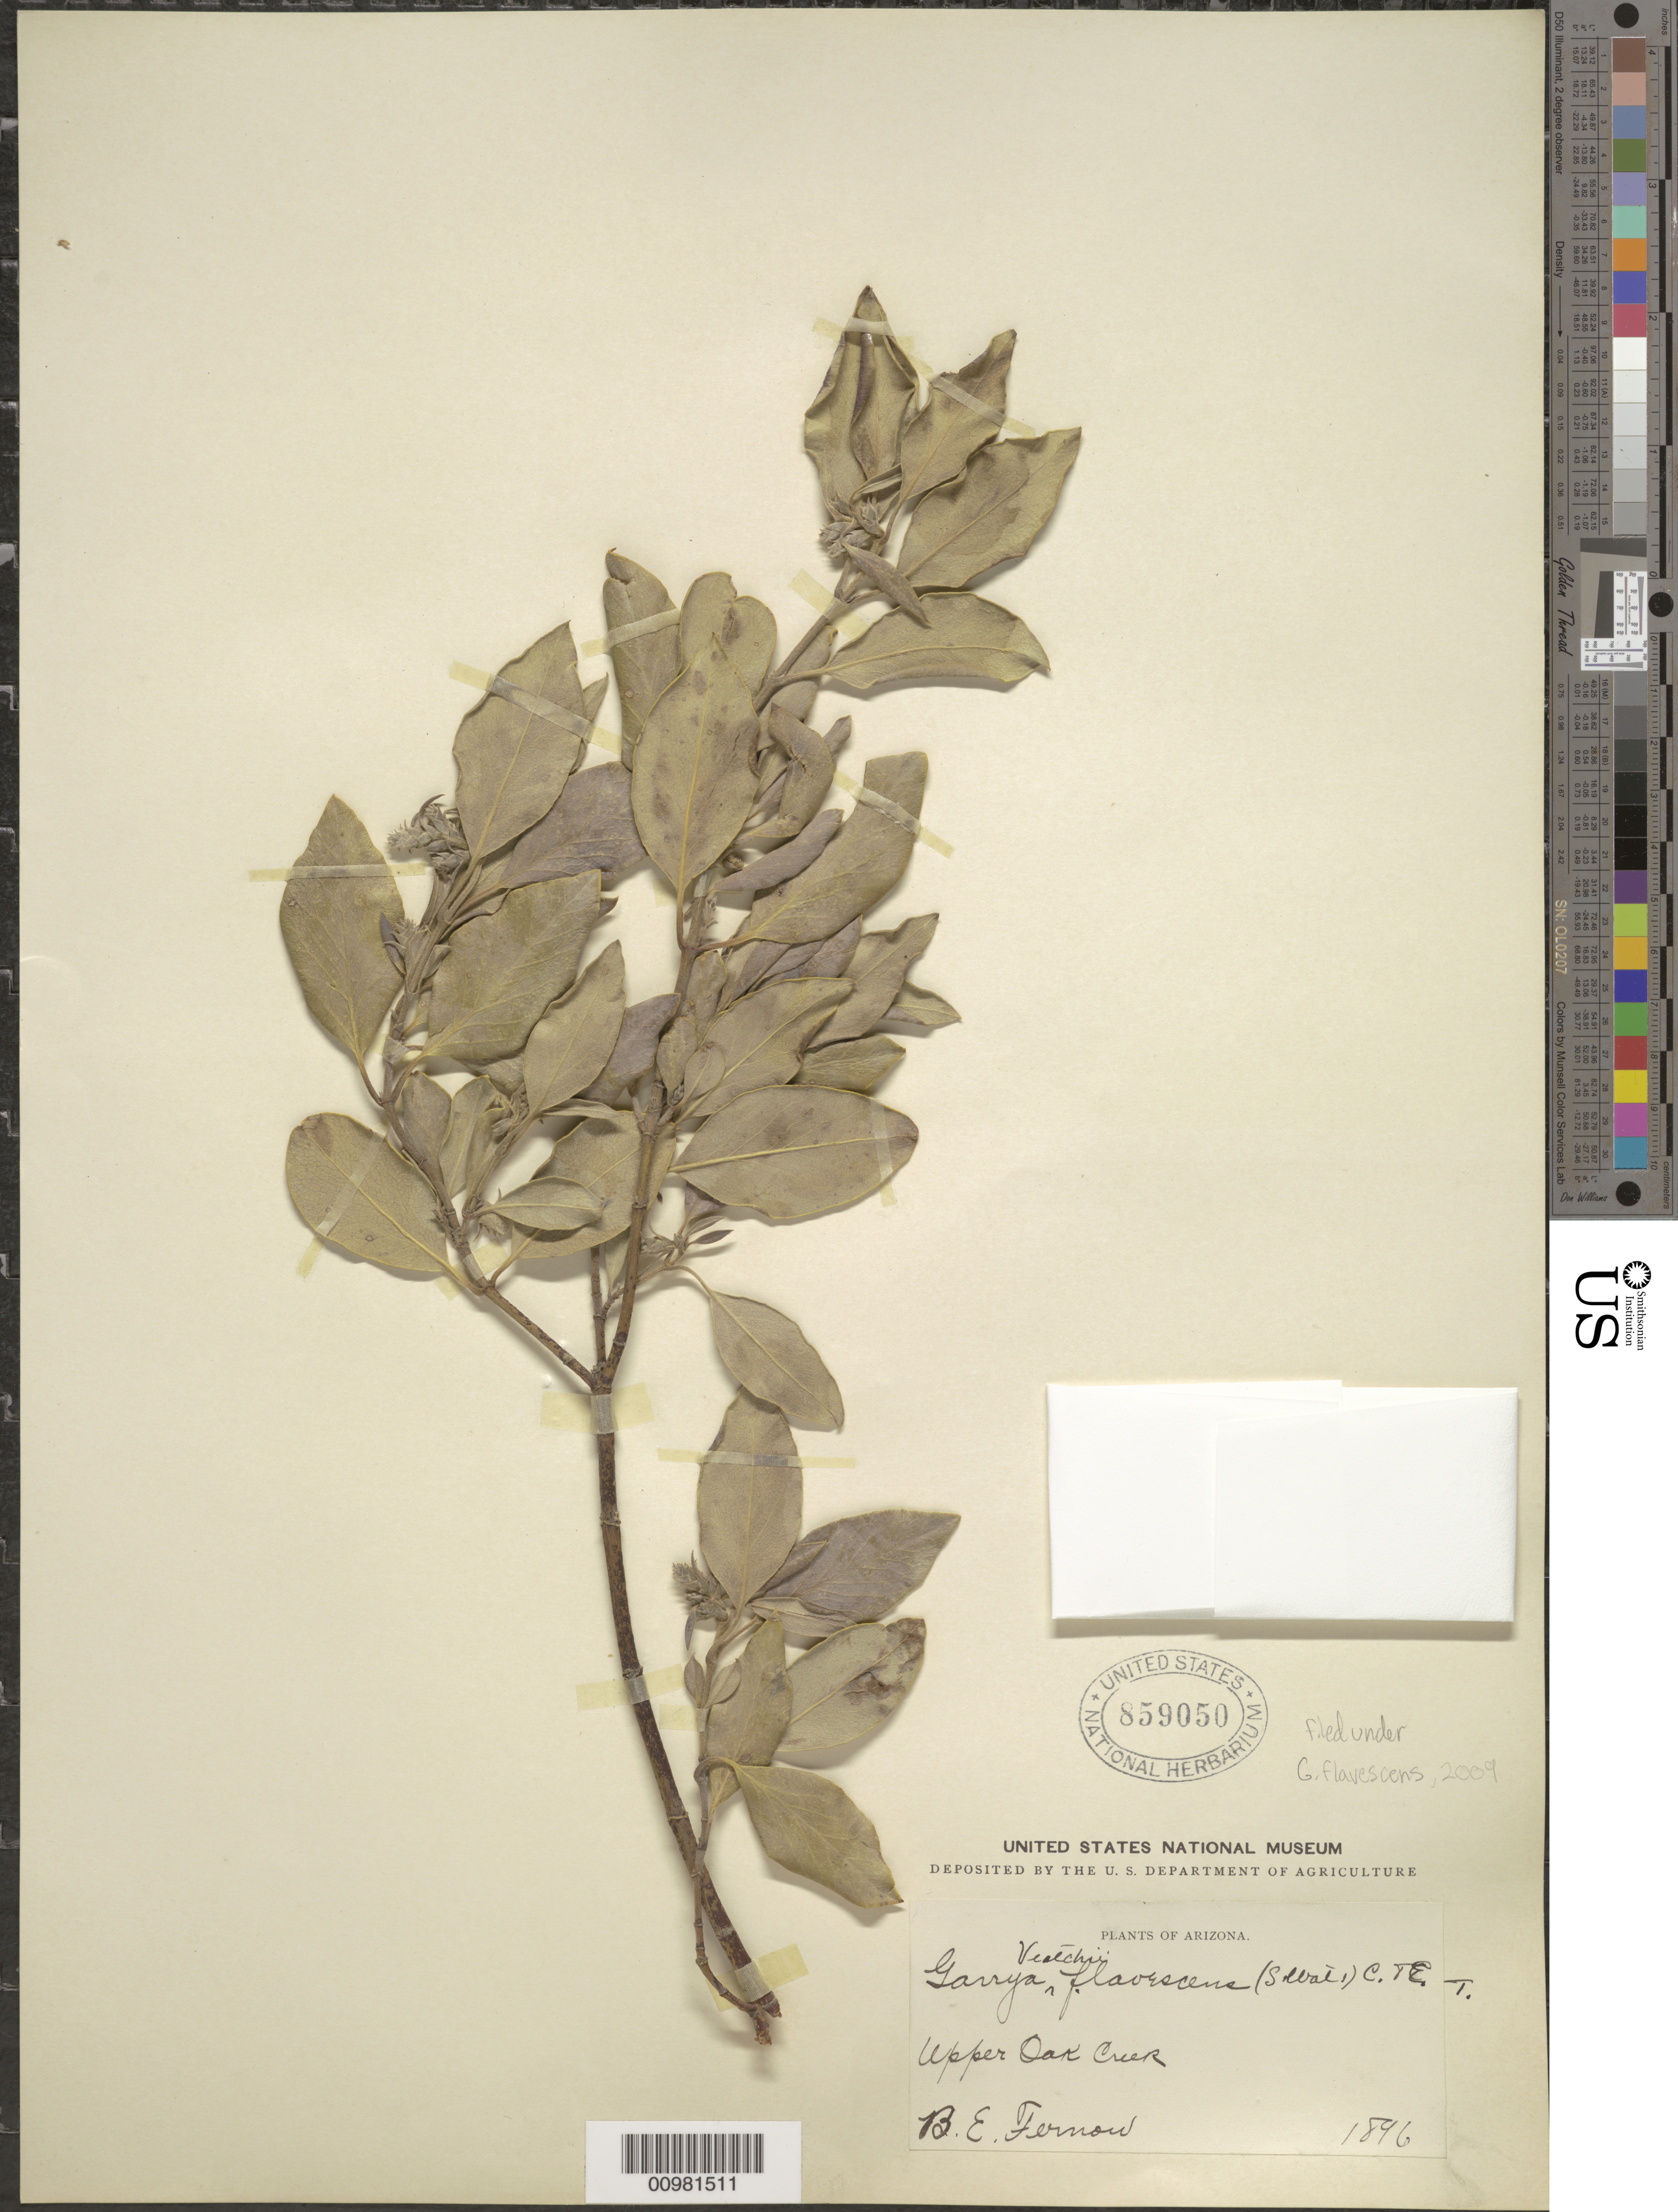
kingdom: Plantae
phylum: Tracheophyta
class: Magnoliopsida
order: Garryales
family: Garryaceae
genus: Garrya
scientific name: Garrya flavescens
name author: S. Watson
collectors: B. E. Fernwood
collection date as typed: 1896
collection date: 1896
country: United States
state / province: Arizona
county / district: Yavapai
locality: Upper Oak Creek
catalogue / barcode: US 859050